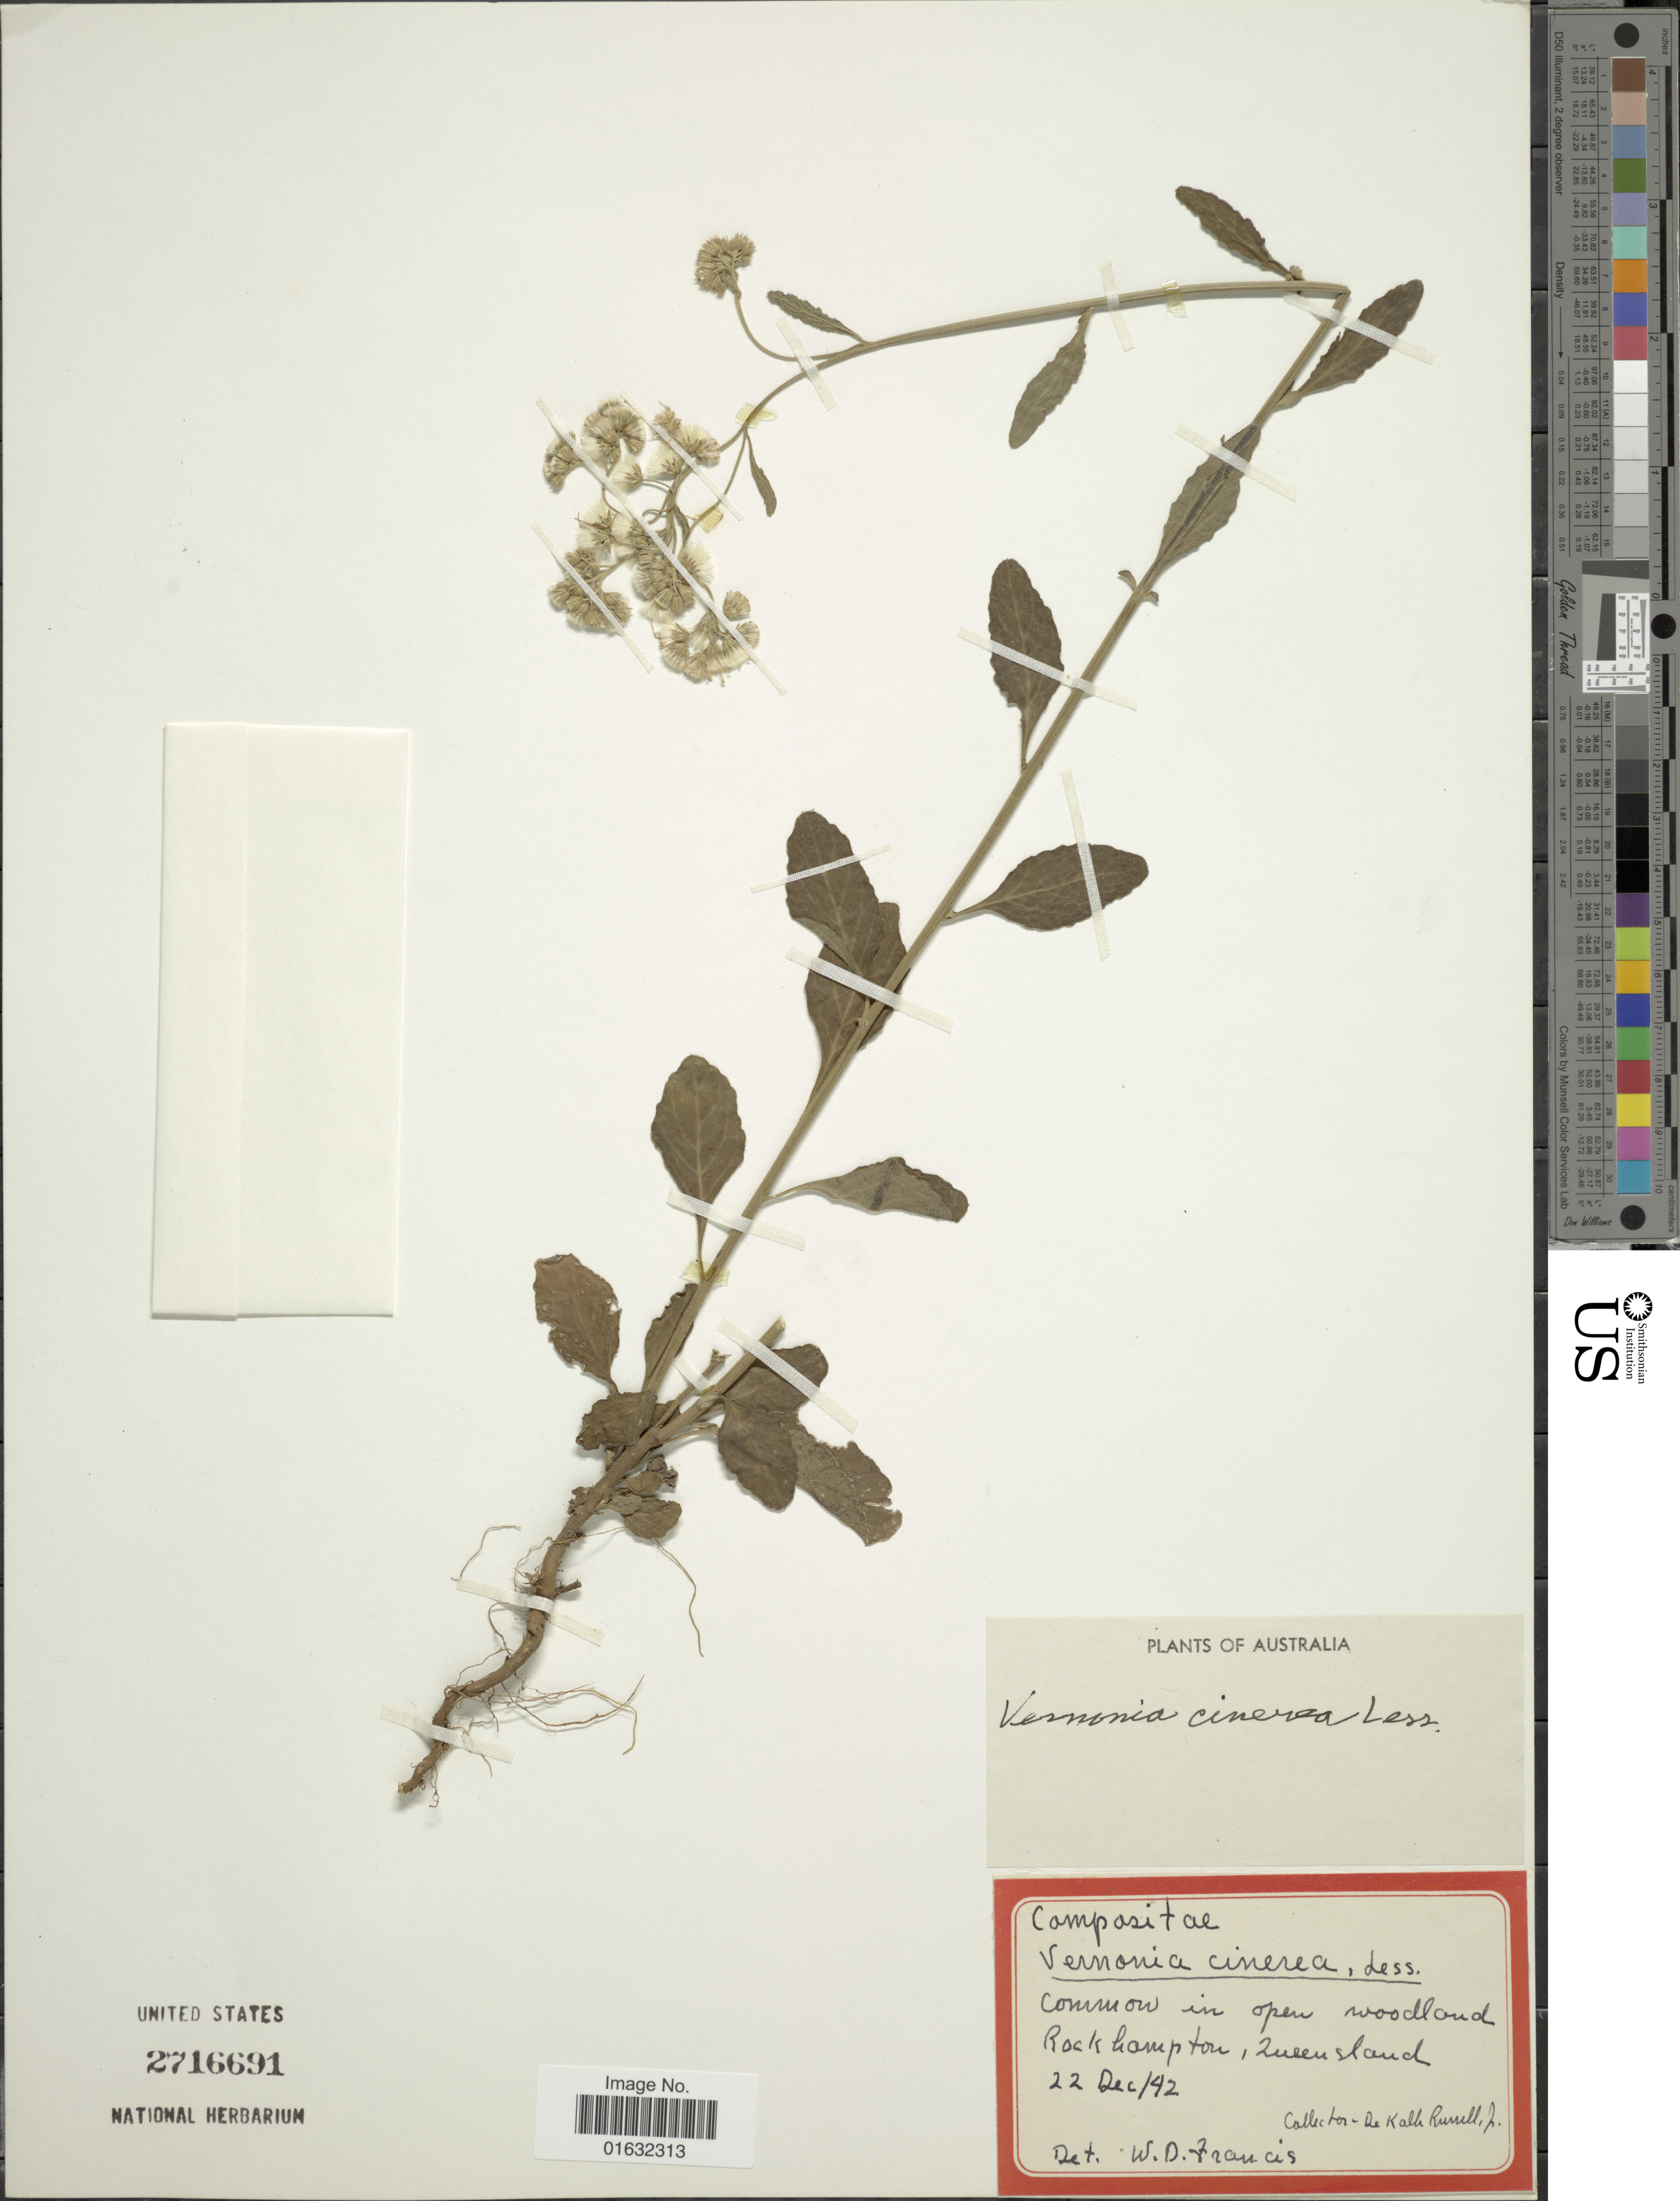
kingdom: Plantae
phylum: Tracheophyta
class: Magnoliopsida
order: Asterales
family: Asteraceae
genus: Cyanthillium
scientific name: Cyanthillium cinereum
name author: (L.) H. Rob.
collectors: D. K. Russell Jr.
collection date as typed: Transcribed d/m/y: 22/12/42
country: Australia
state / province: Queensland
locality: Rockhampton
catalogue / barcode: US 2716691